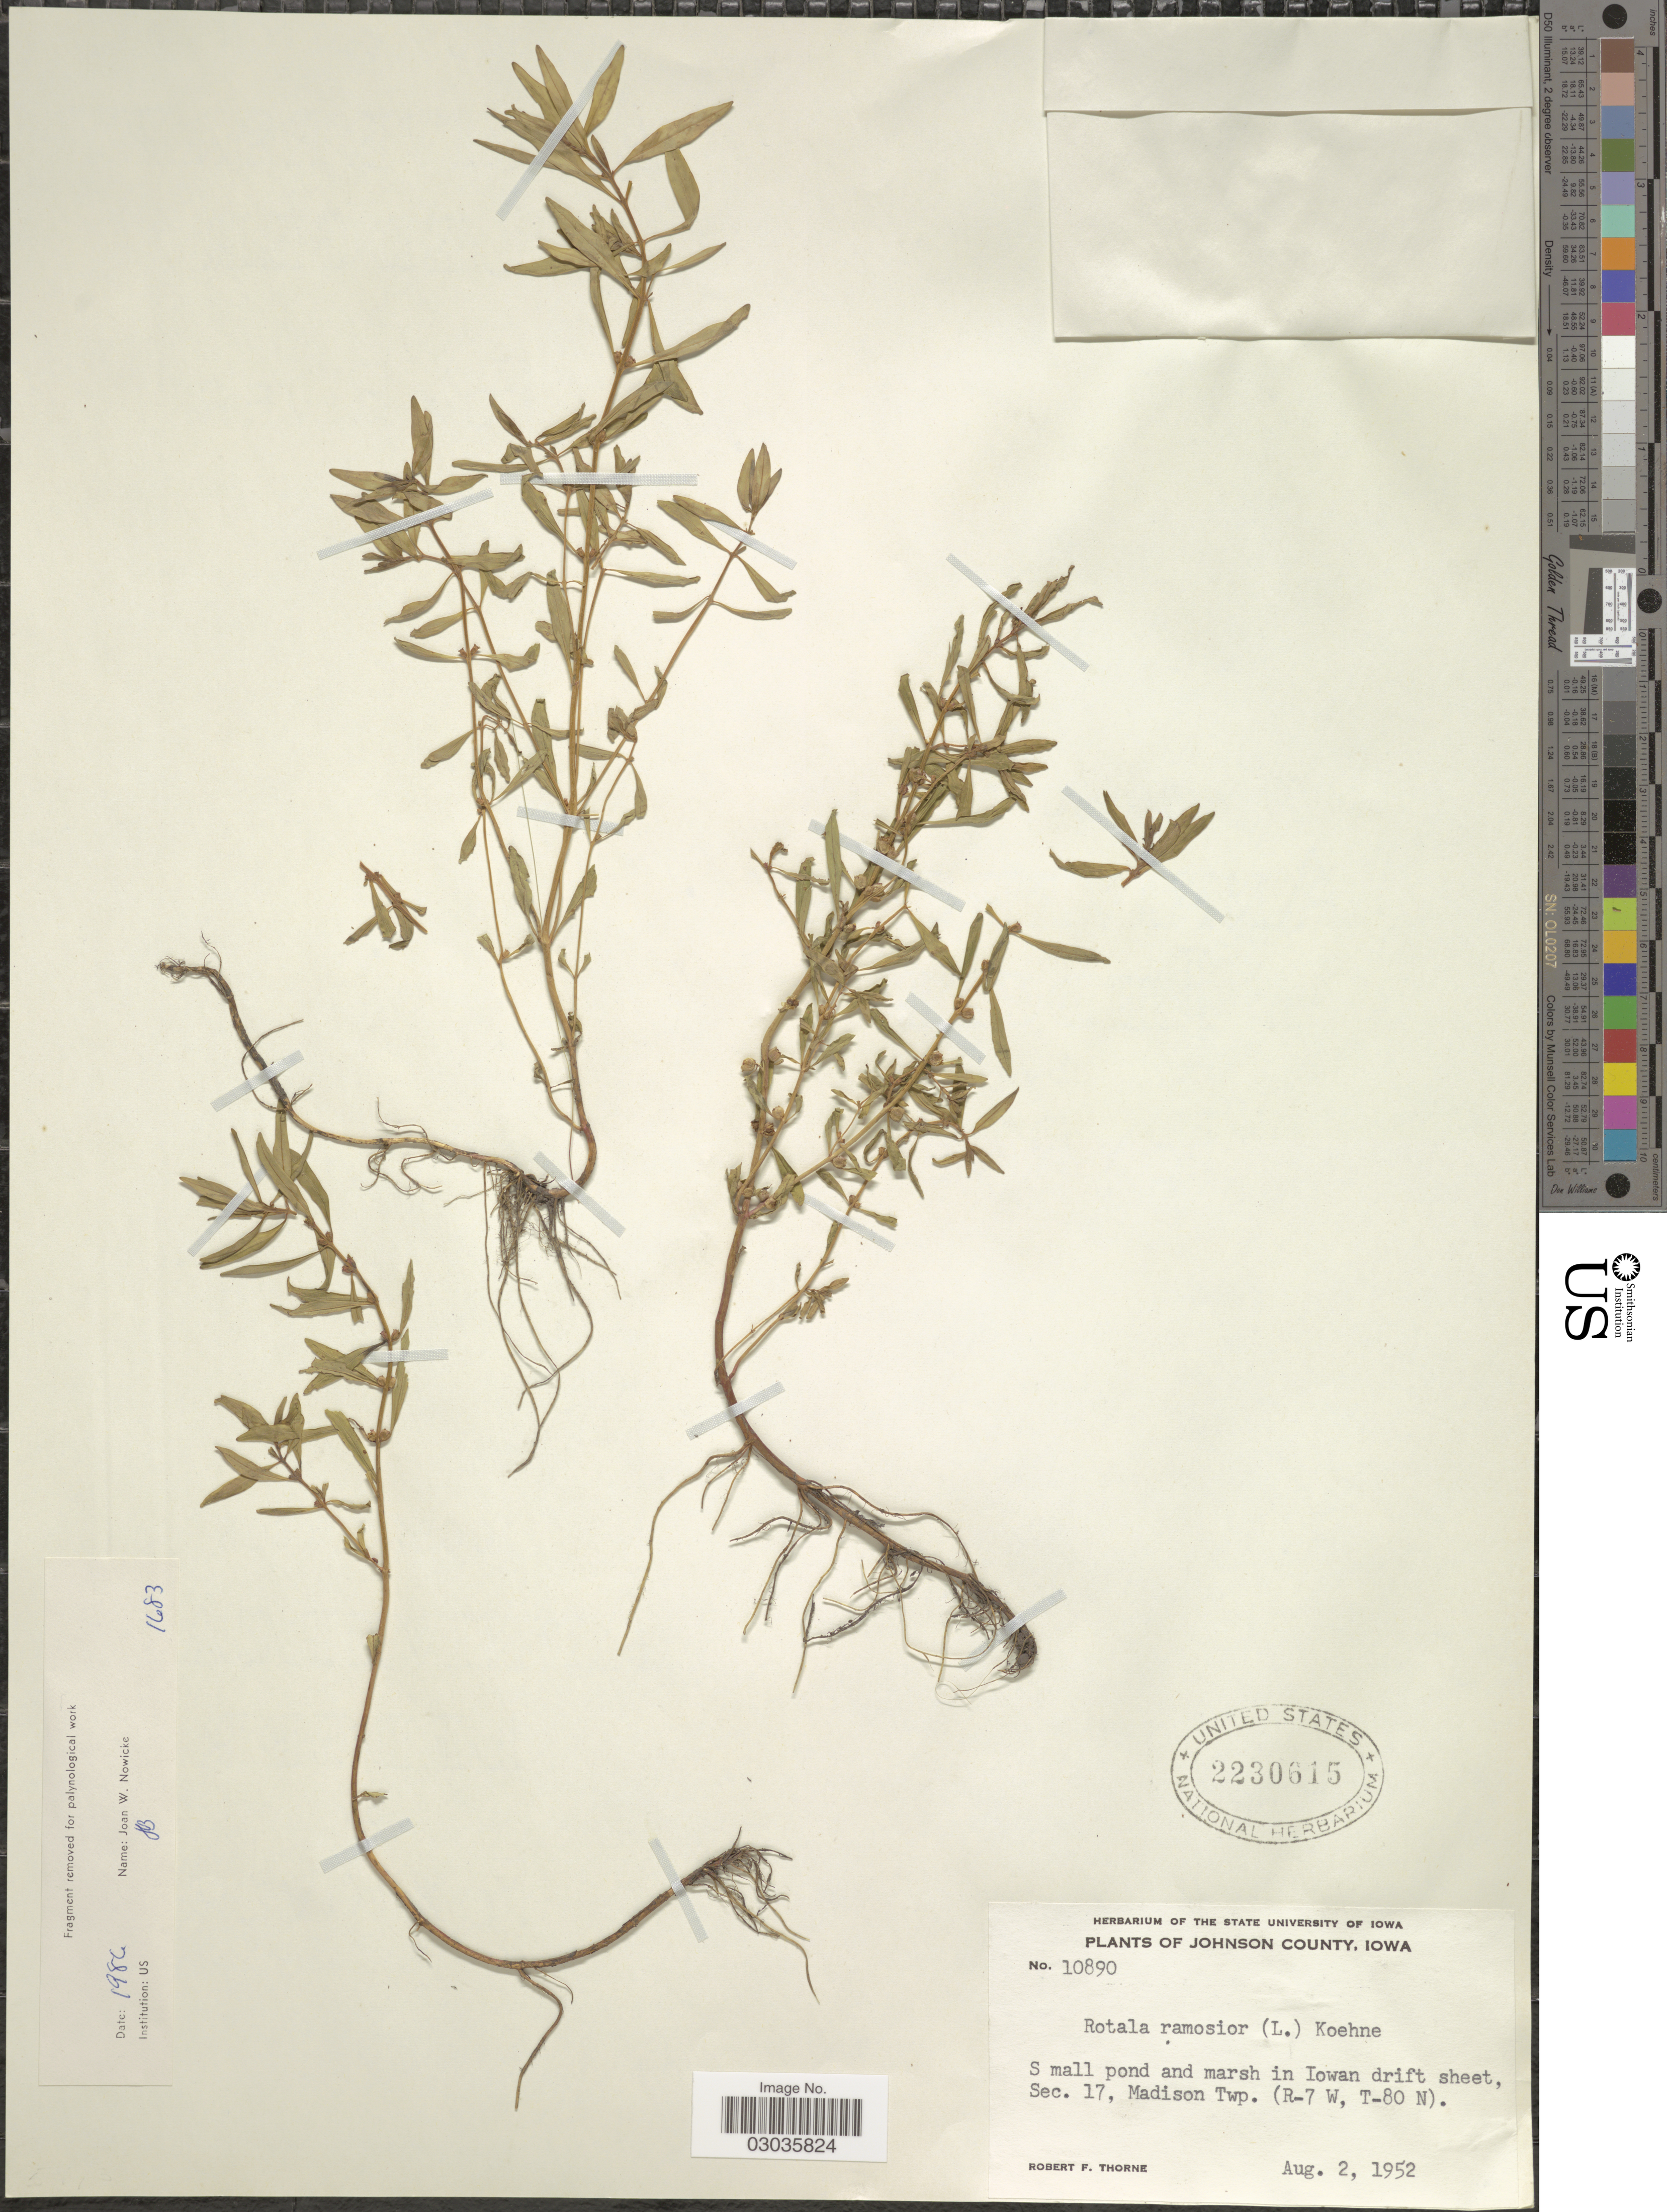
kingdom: Plantae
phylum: Tracheophyta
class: Magnoliopsida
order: Myrtales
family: Lythraceae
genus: Rotala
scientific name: Rotala ramosior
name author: (L.) Koehne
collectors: R. F. Thorne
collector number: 10890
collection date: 1952-08-02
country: United States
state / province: Iowa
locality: Johnson County. Small pond and marsh in Iowan drift sheet, Sec. 17, Madison Twp. (R-7 W, T-80 N).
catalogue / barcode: US 2230615